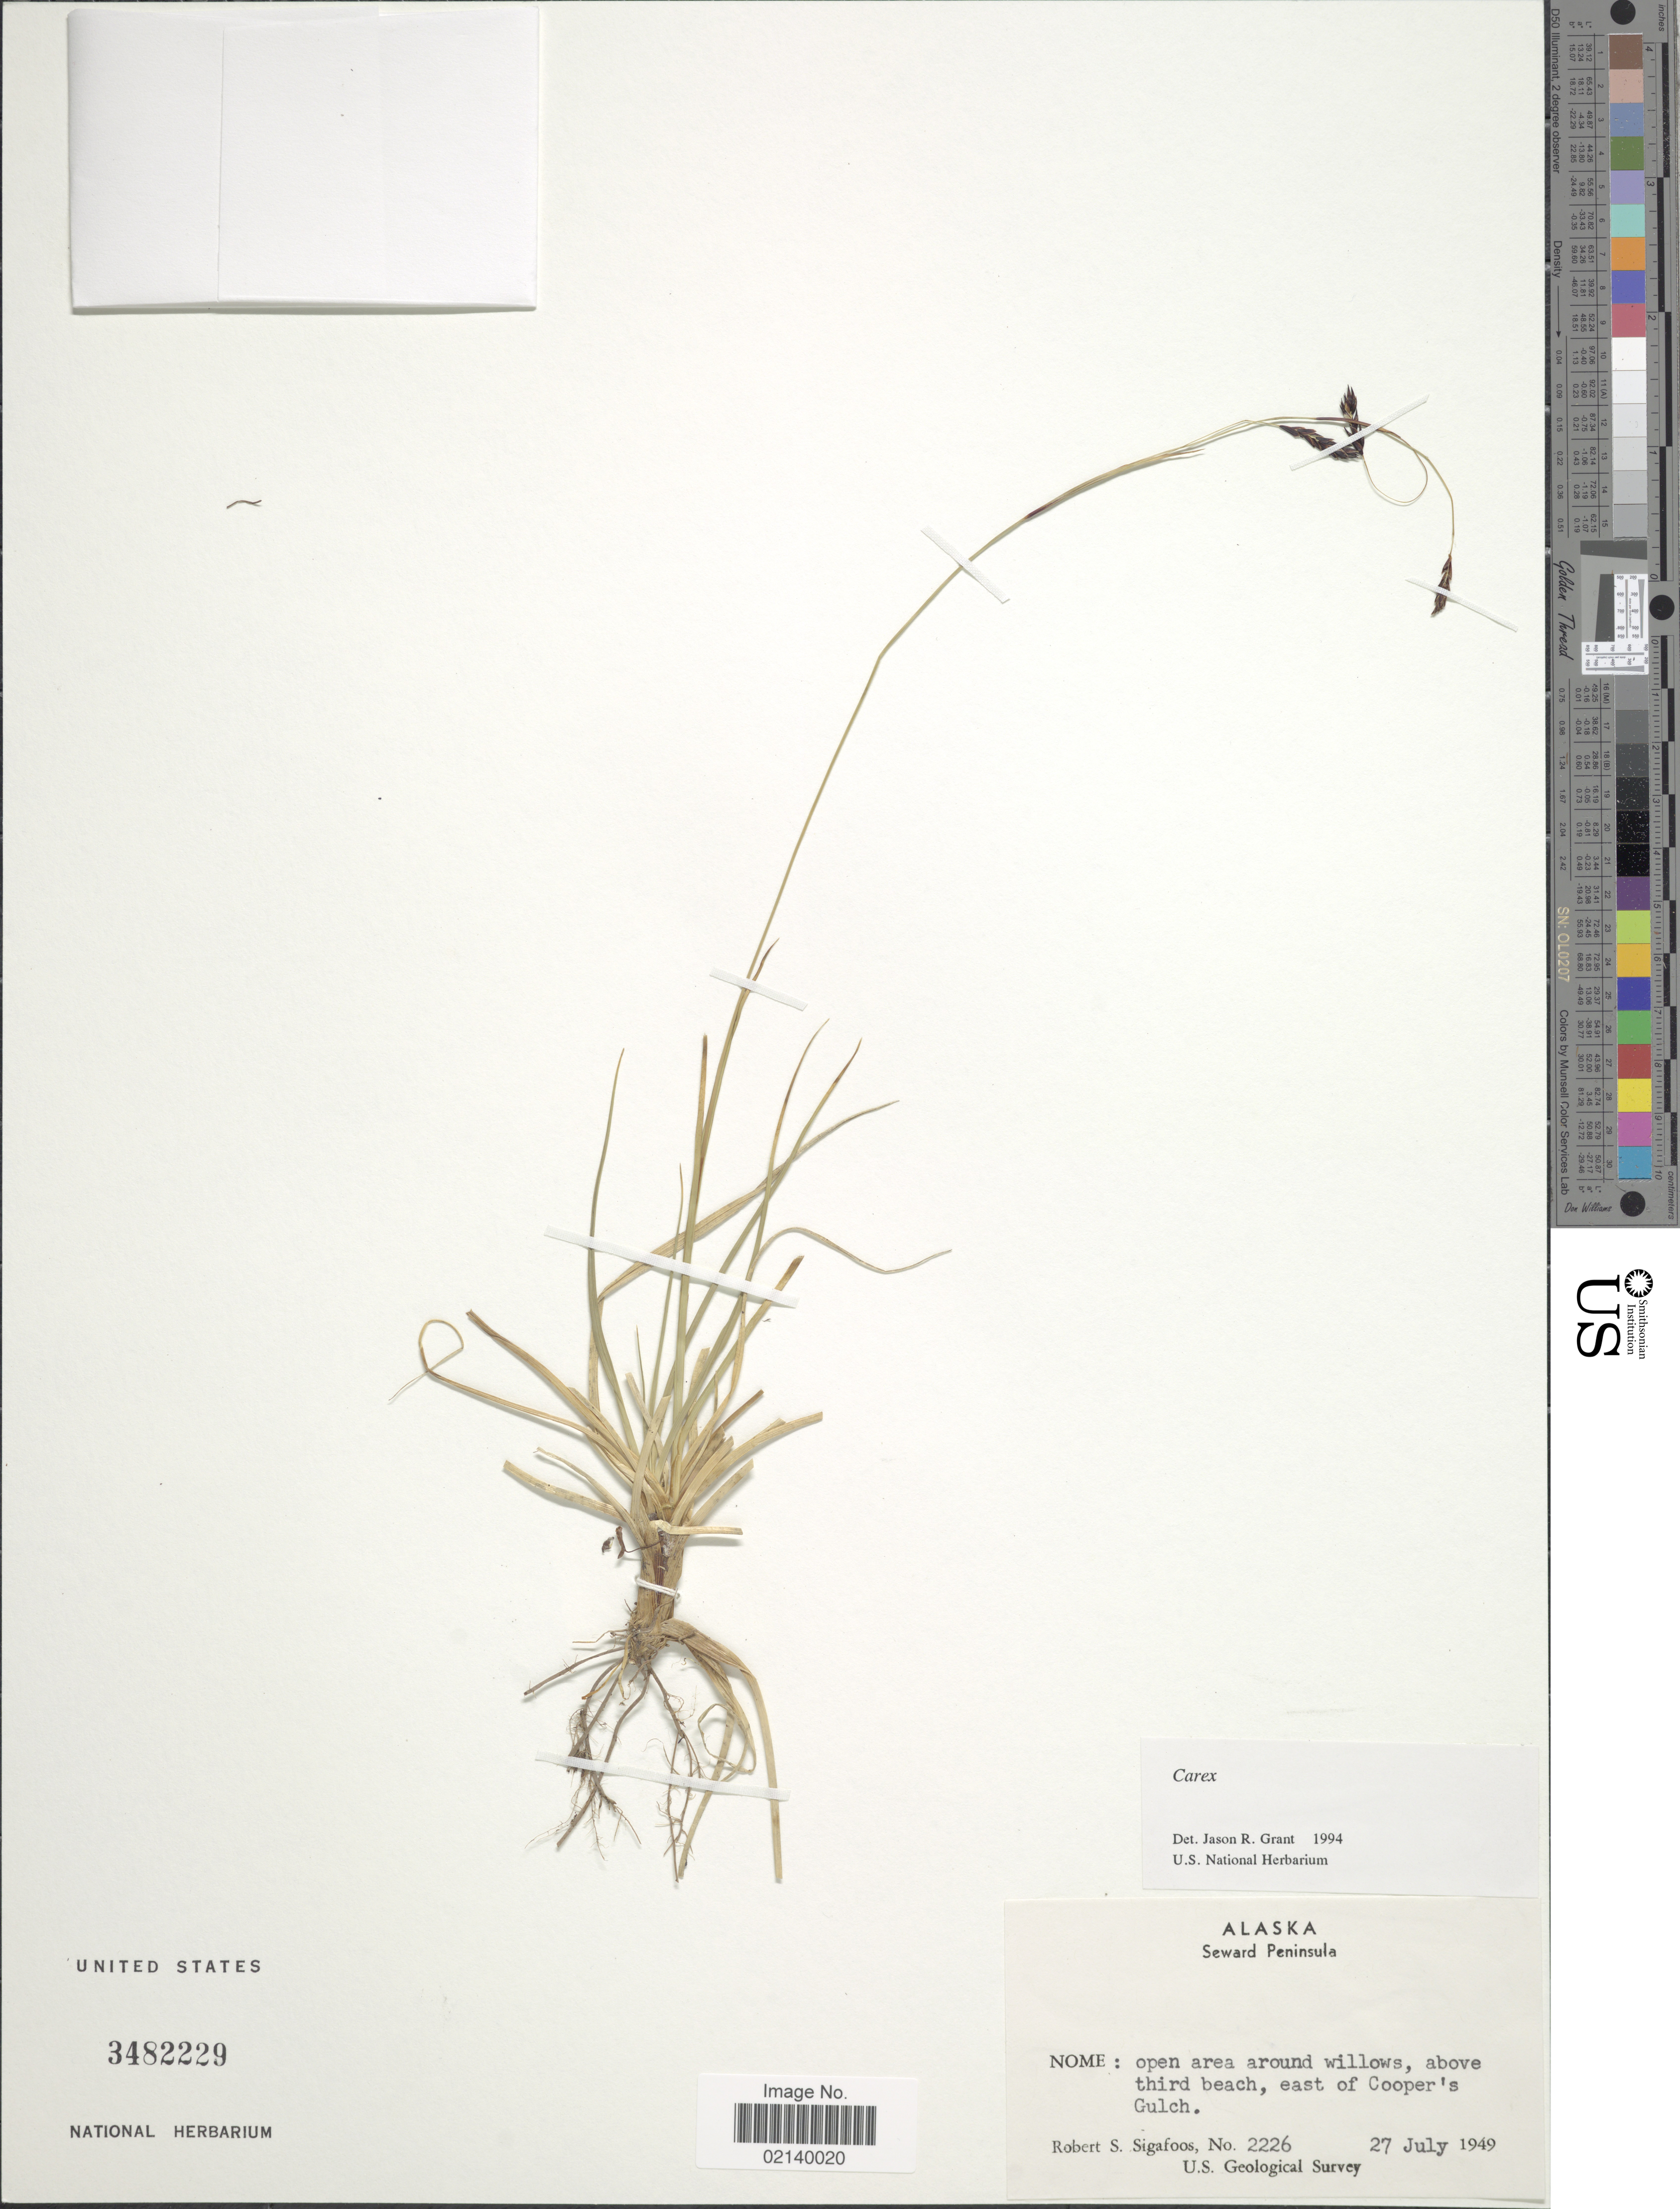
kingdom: Plantae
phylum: Tracheophyta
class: Liliopsida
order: Poales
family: Cyperaceae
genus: Carex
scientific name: Carex sp.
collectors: R. Sigafoos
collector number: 2226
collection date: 1949-07-27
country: United States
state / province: Alaska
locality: Seward Peninsula, Nome: open area around willows, above third beach, east of Cooper's Gulch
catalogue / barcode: US 3482229